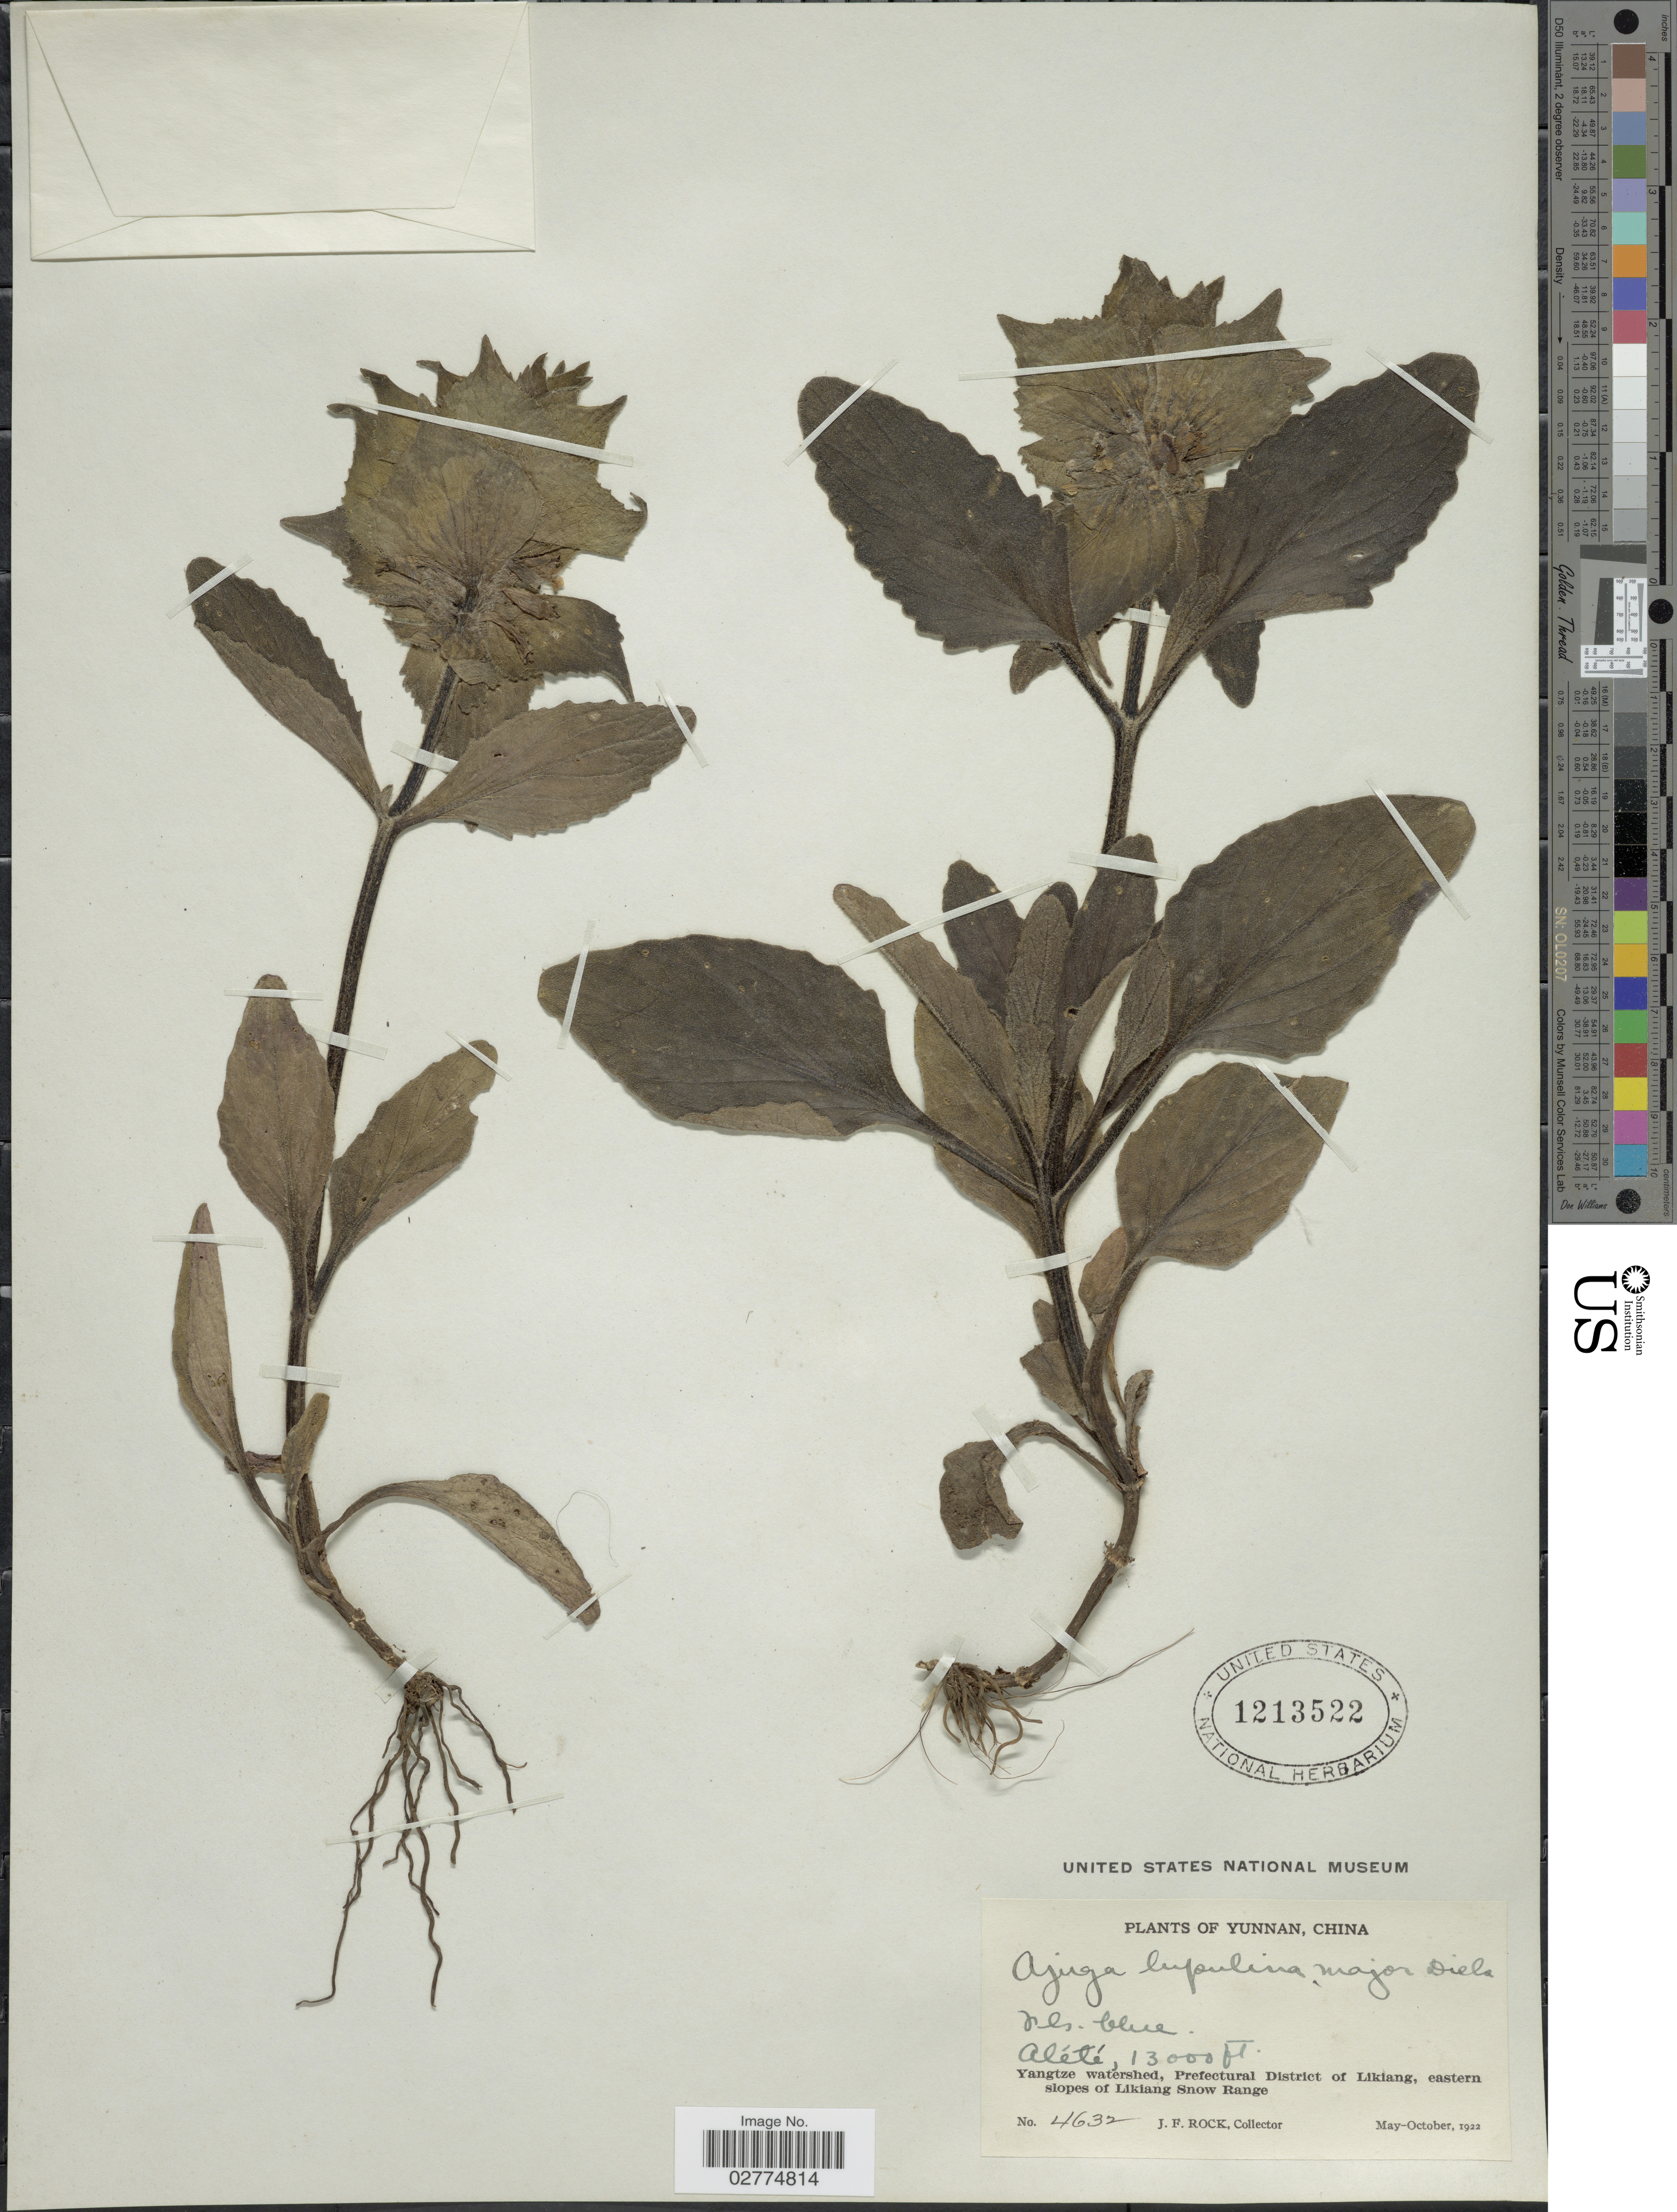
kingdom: Plantae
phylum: Tracheophyta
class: Magnoliopsida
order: Lamiales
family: Lamiaceae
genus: Ajuga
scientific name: Ajuga lupulina var. major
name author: Diels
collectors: J. Rock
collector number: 4632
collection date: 1922-05/1922-10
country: China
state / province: Yunnan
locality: Alété, Yangtze watershed, Prefectural District of Likiang, eastern slopes of Likiang Snow Range.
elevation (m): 3962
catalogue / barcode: US 1213522